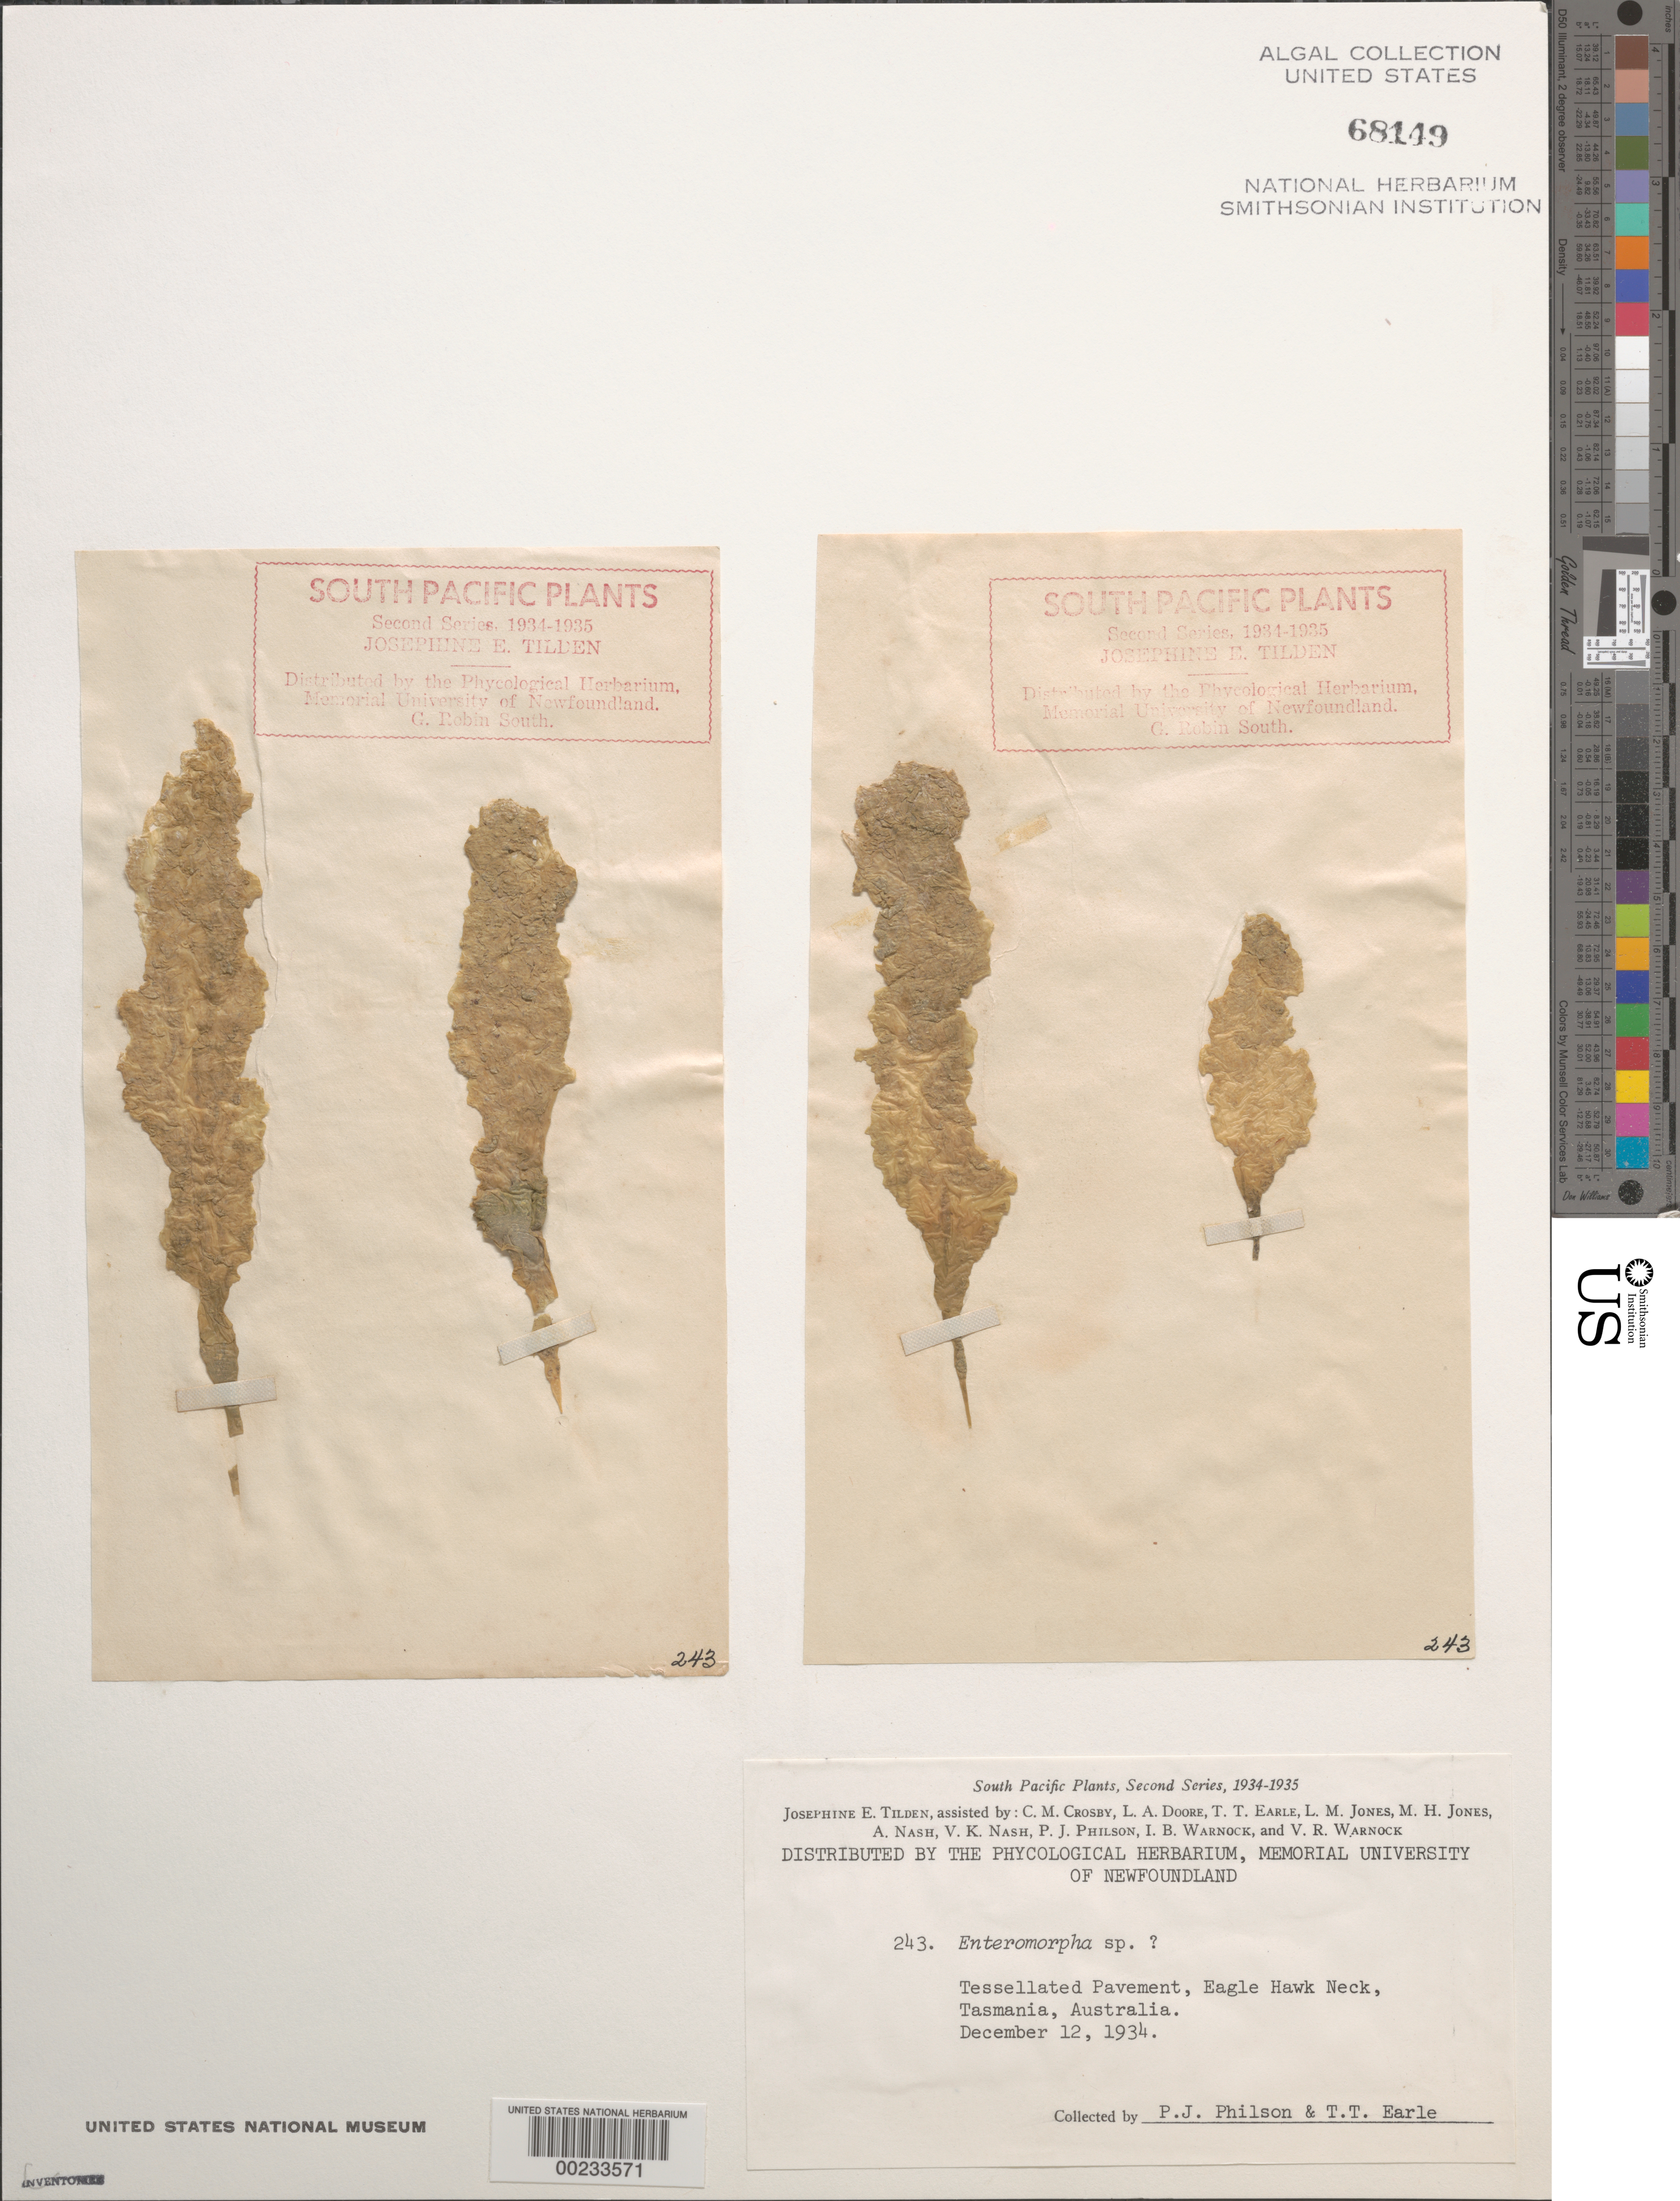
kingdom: Plantae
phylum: Chlorophyta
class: Ulvophyceae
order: Ulvales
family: Ulvaceae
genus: Ulva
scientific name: Ulva sp.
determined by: Algae name updating Project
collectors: P. Philson & T. Earle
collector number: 243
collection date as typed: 12 Dec 1934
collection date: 1934-12-12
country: Australia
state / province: Tasmania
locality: Eagle Hawk Neck, Tessellated Pavement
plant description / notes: Tilden, South Pacific Plants, Second Series, 1934-1935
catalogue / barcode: US 68149